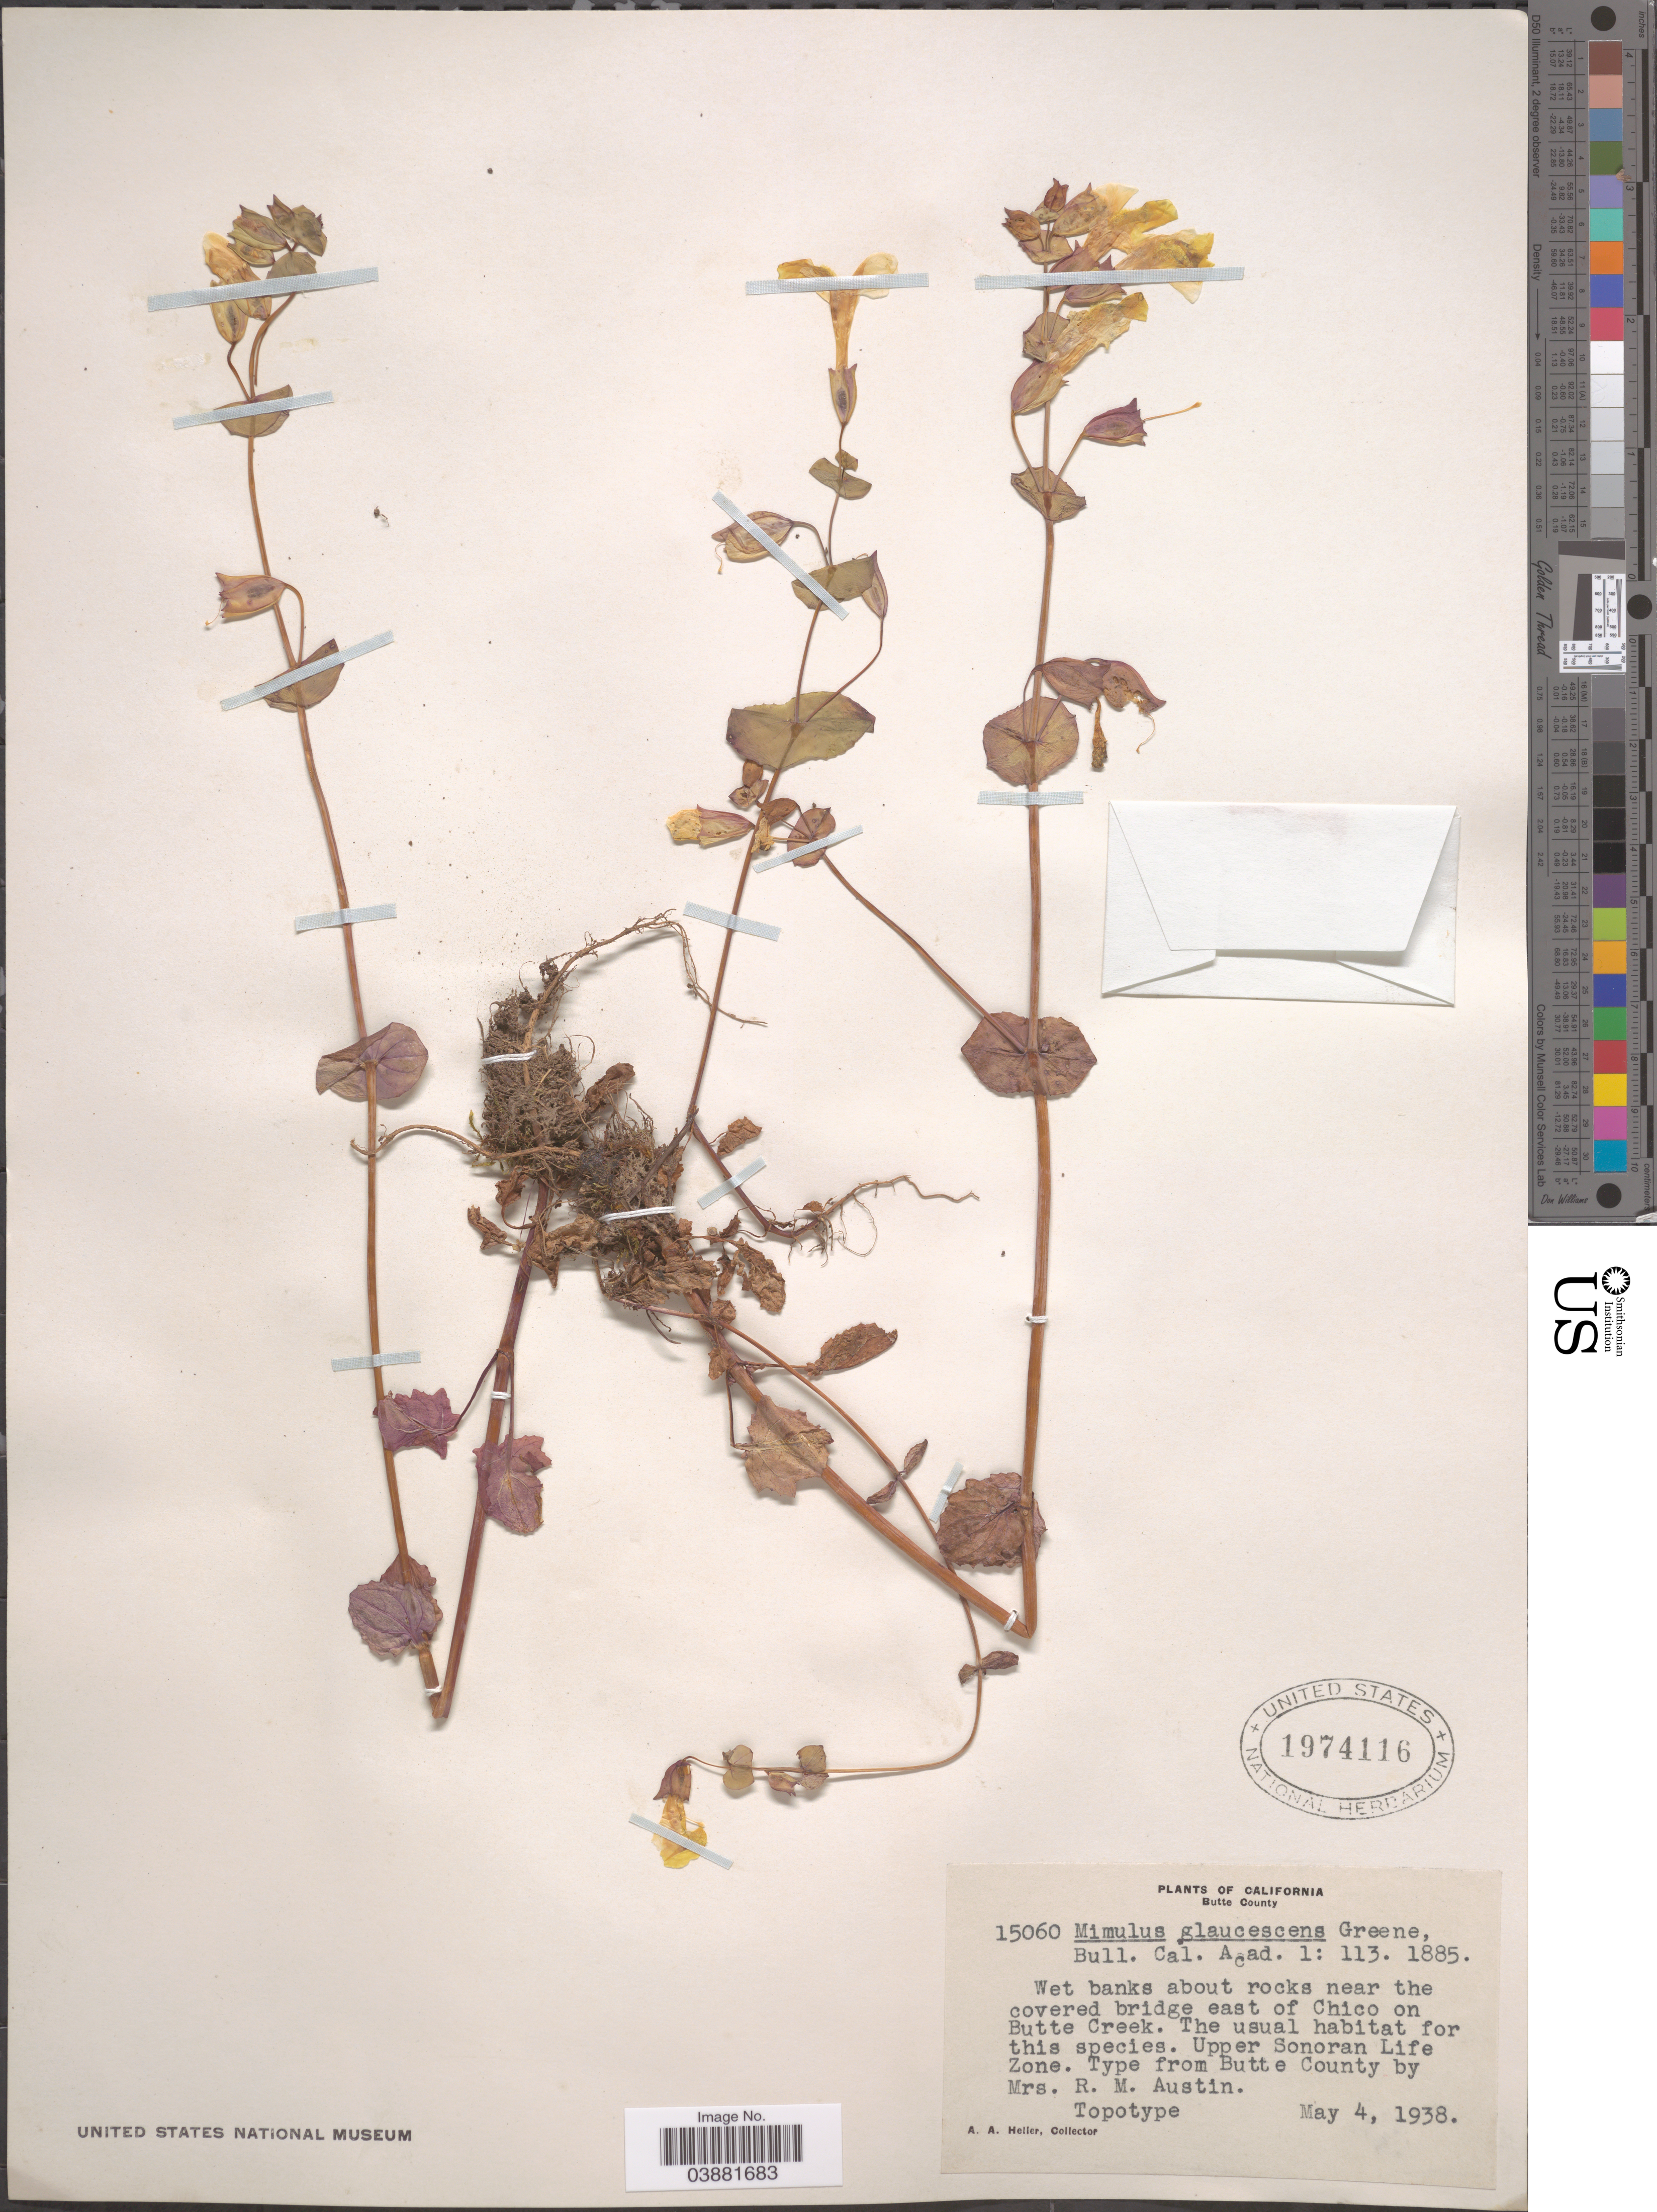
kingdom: Plantae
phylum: Tracheophyta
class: Magnoliopsida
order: Lamiales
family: Phrymaceae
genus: Mimulus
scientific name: Mimulus guttatus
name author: DC.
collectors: A. A. Heller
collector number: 15060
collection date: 1938-05-04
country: United States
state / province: California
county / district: Butte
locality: Butte County. Near the covered bridge east of Chico on Butte Creek. Upper Sonoran Life Zone.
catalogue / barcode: US 1974116